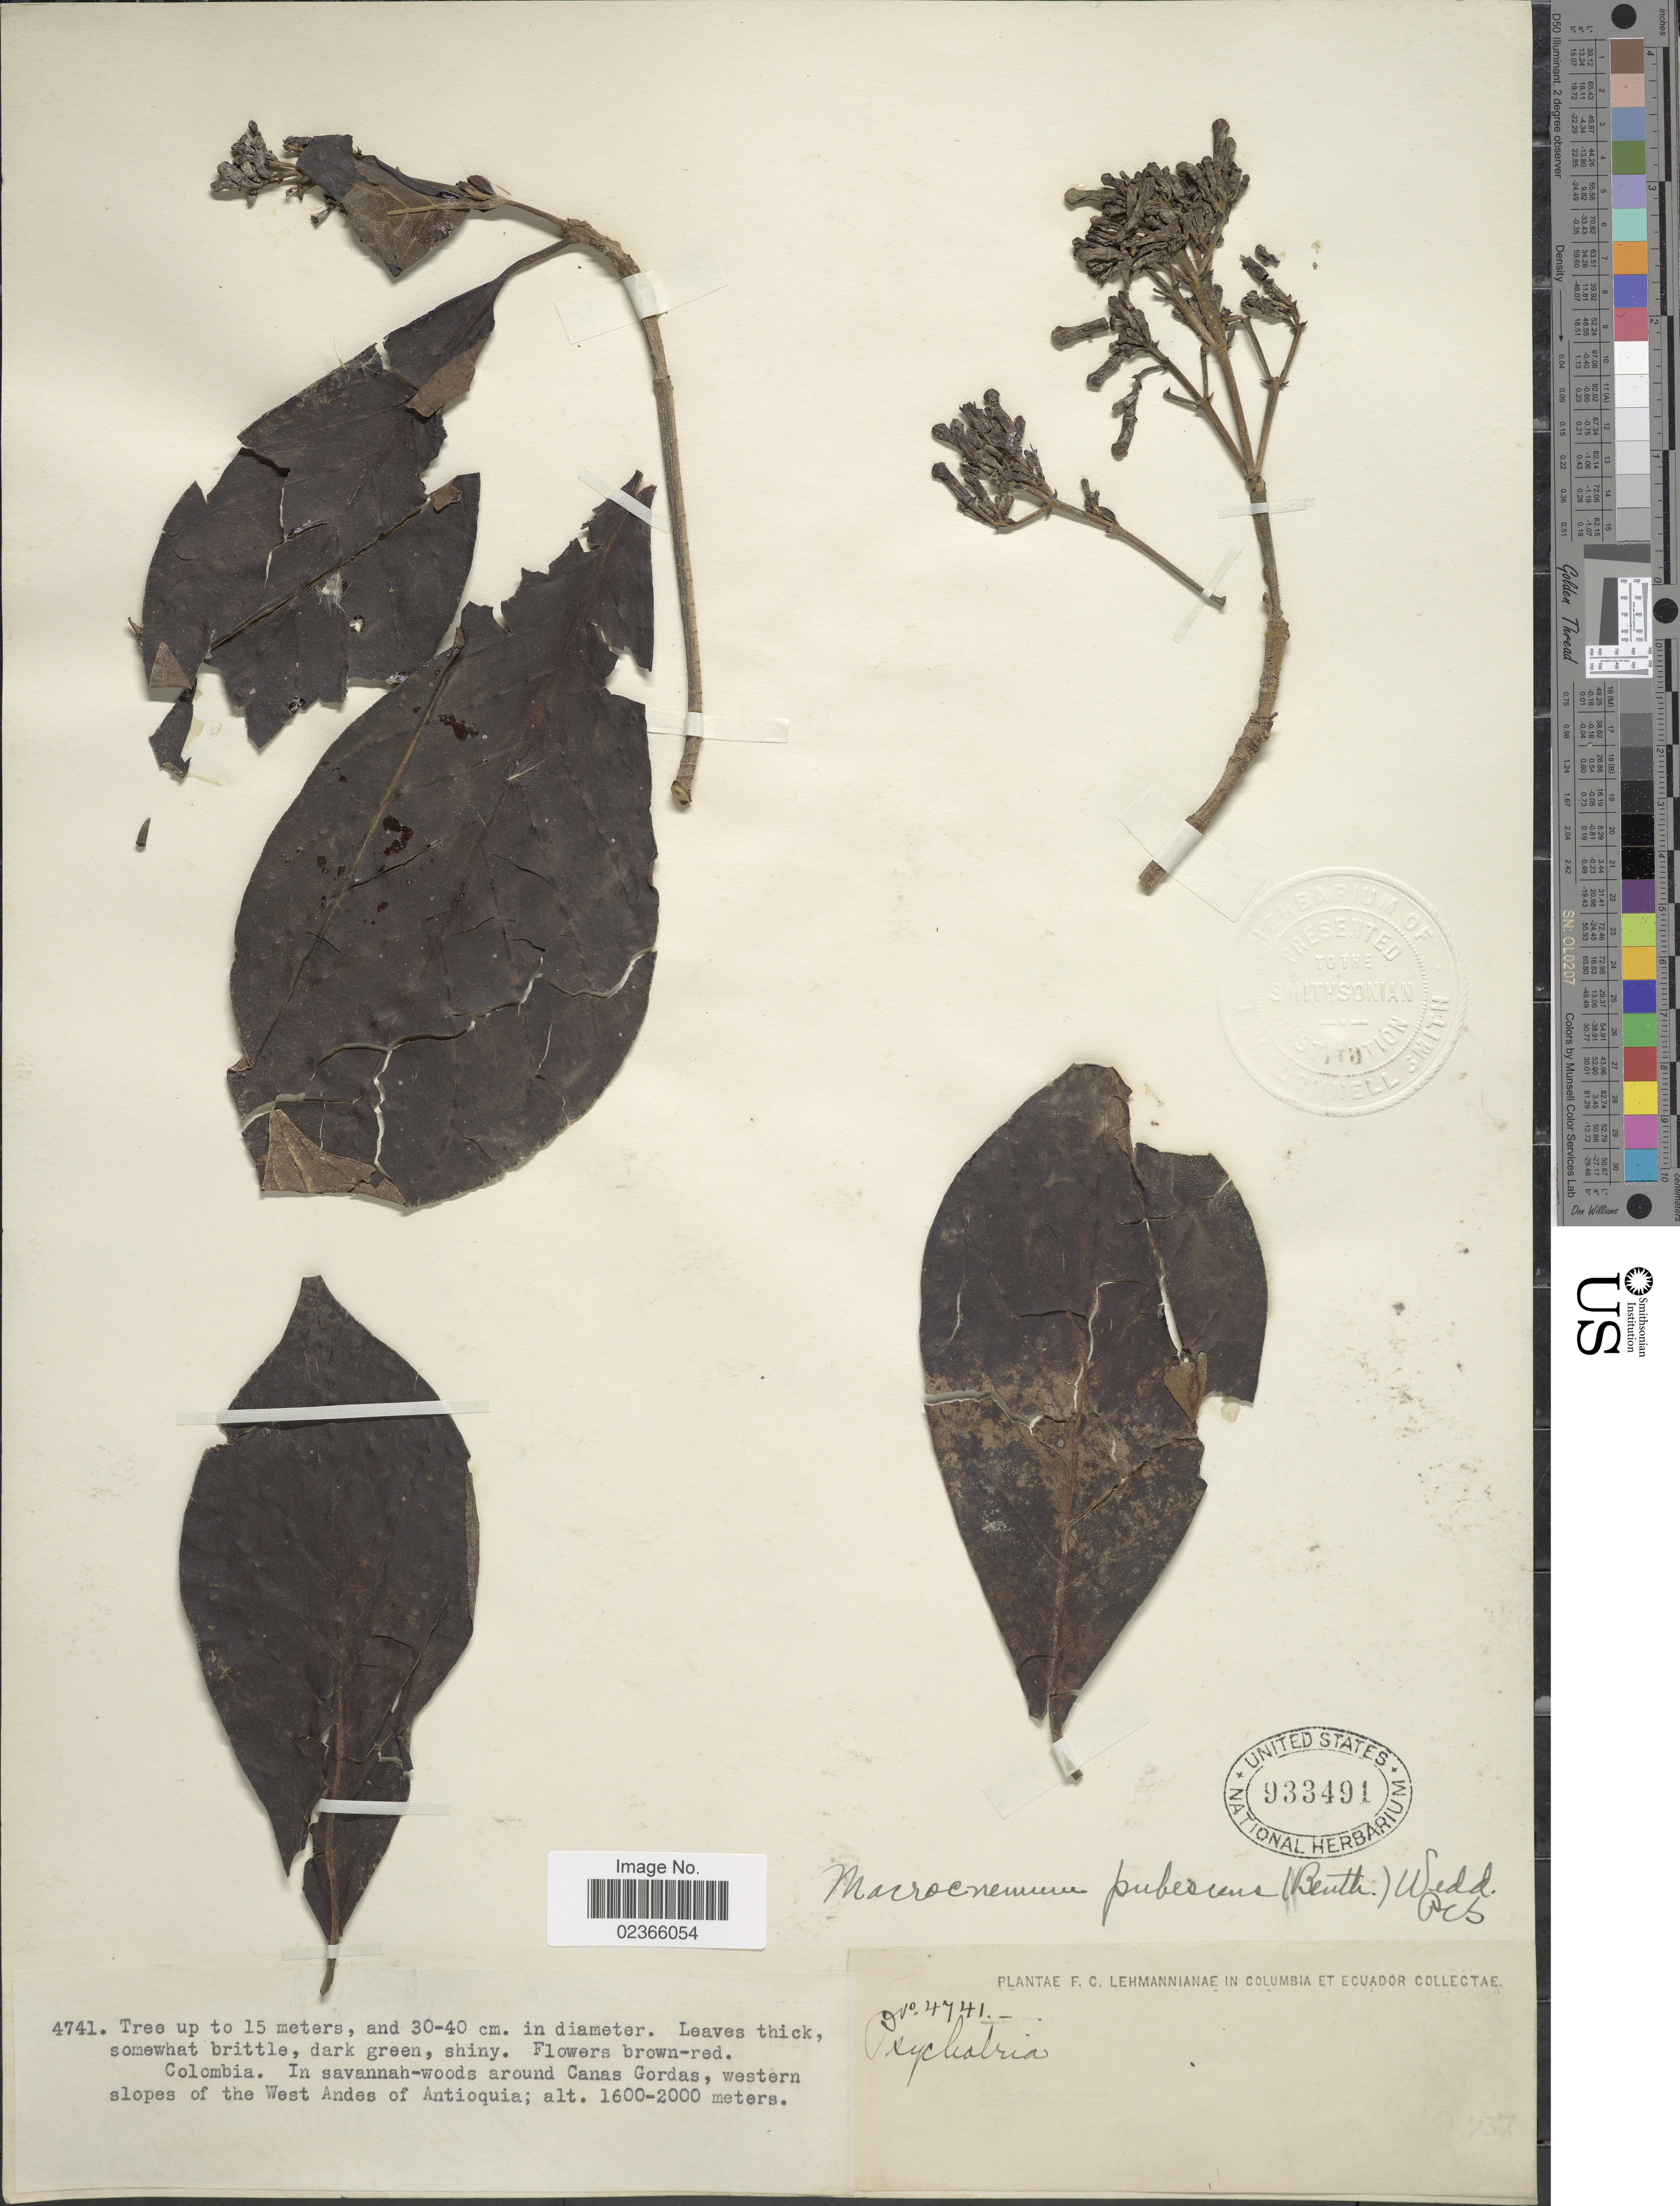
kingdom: Plantae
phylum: Tracheophyta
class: Magnoliopsida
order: Gentianales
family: Rubiaceae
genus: Macrocnemum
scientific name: Macrocnemum pubescens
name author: (Benth.) Wedd.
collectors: F. C. Lehmann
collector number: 4741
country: Colombia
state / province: Antioquia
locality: Colombia. In savannah woods round Canaas Gordas, western slopes of the West Andes of Antioquia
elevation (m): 1600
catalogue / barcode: US 933491